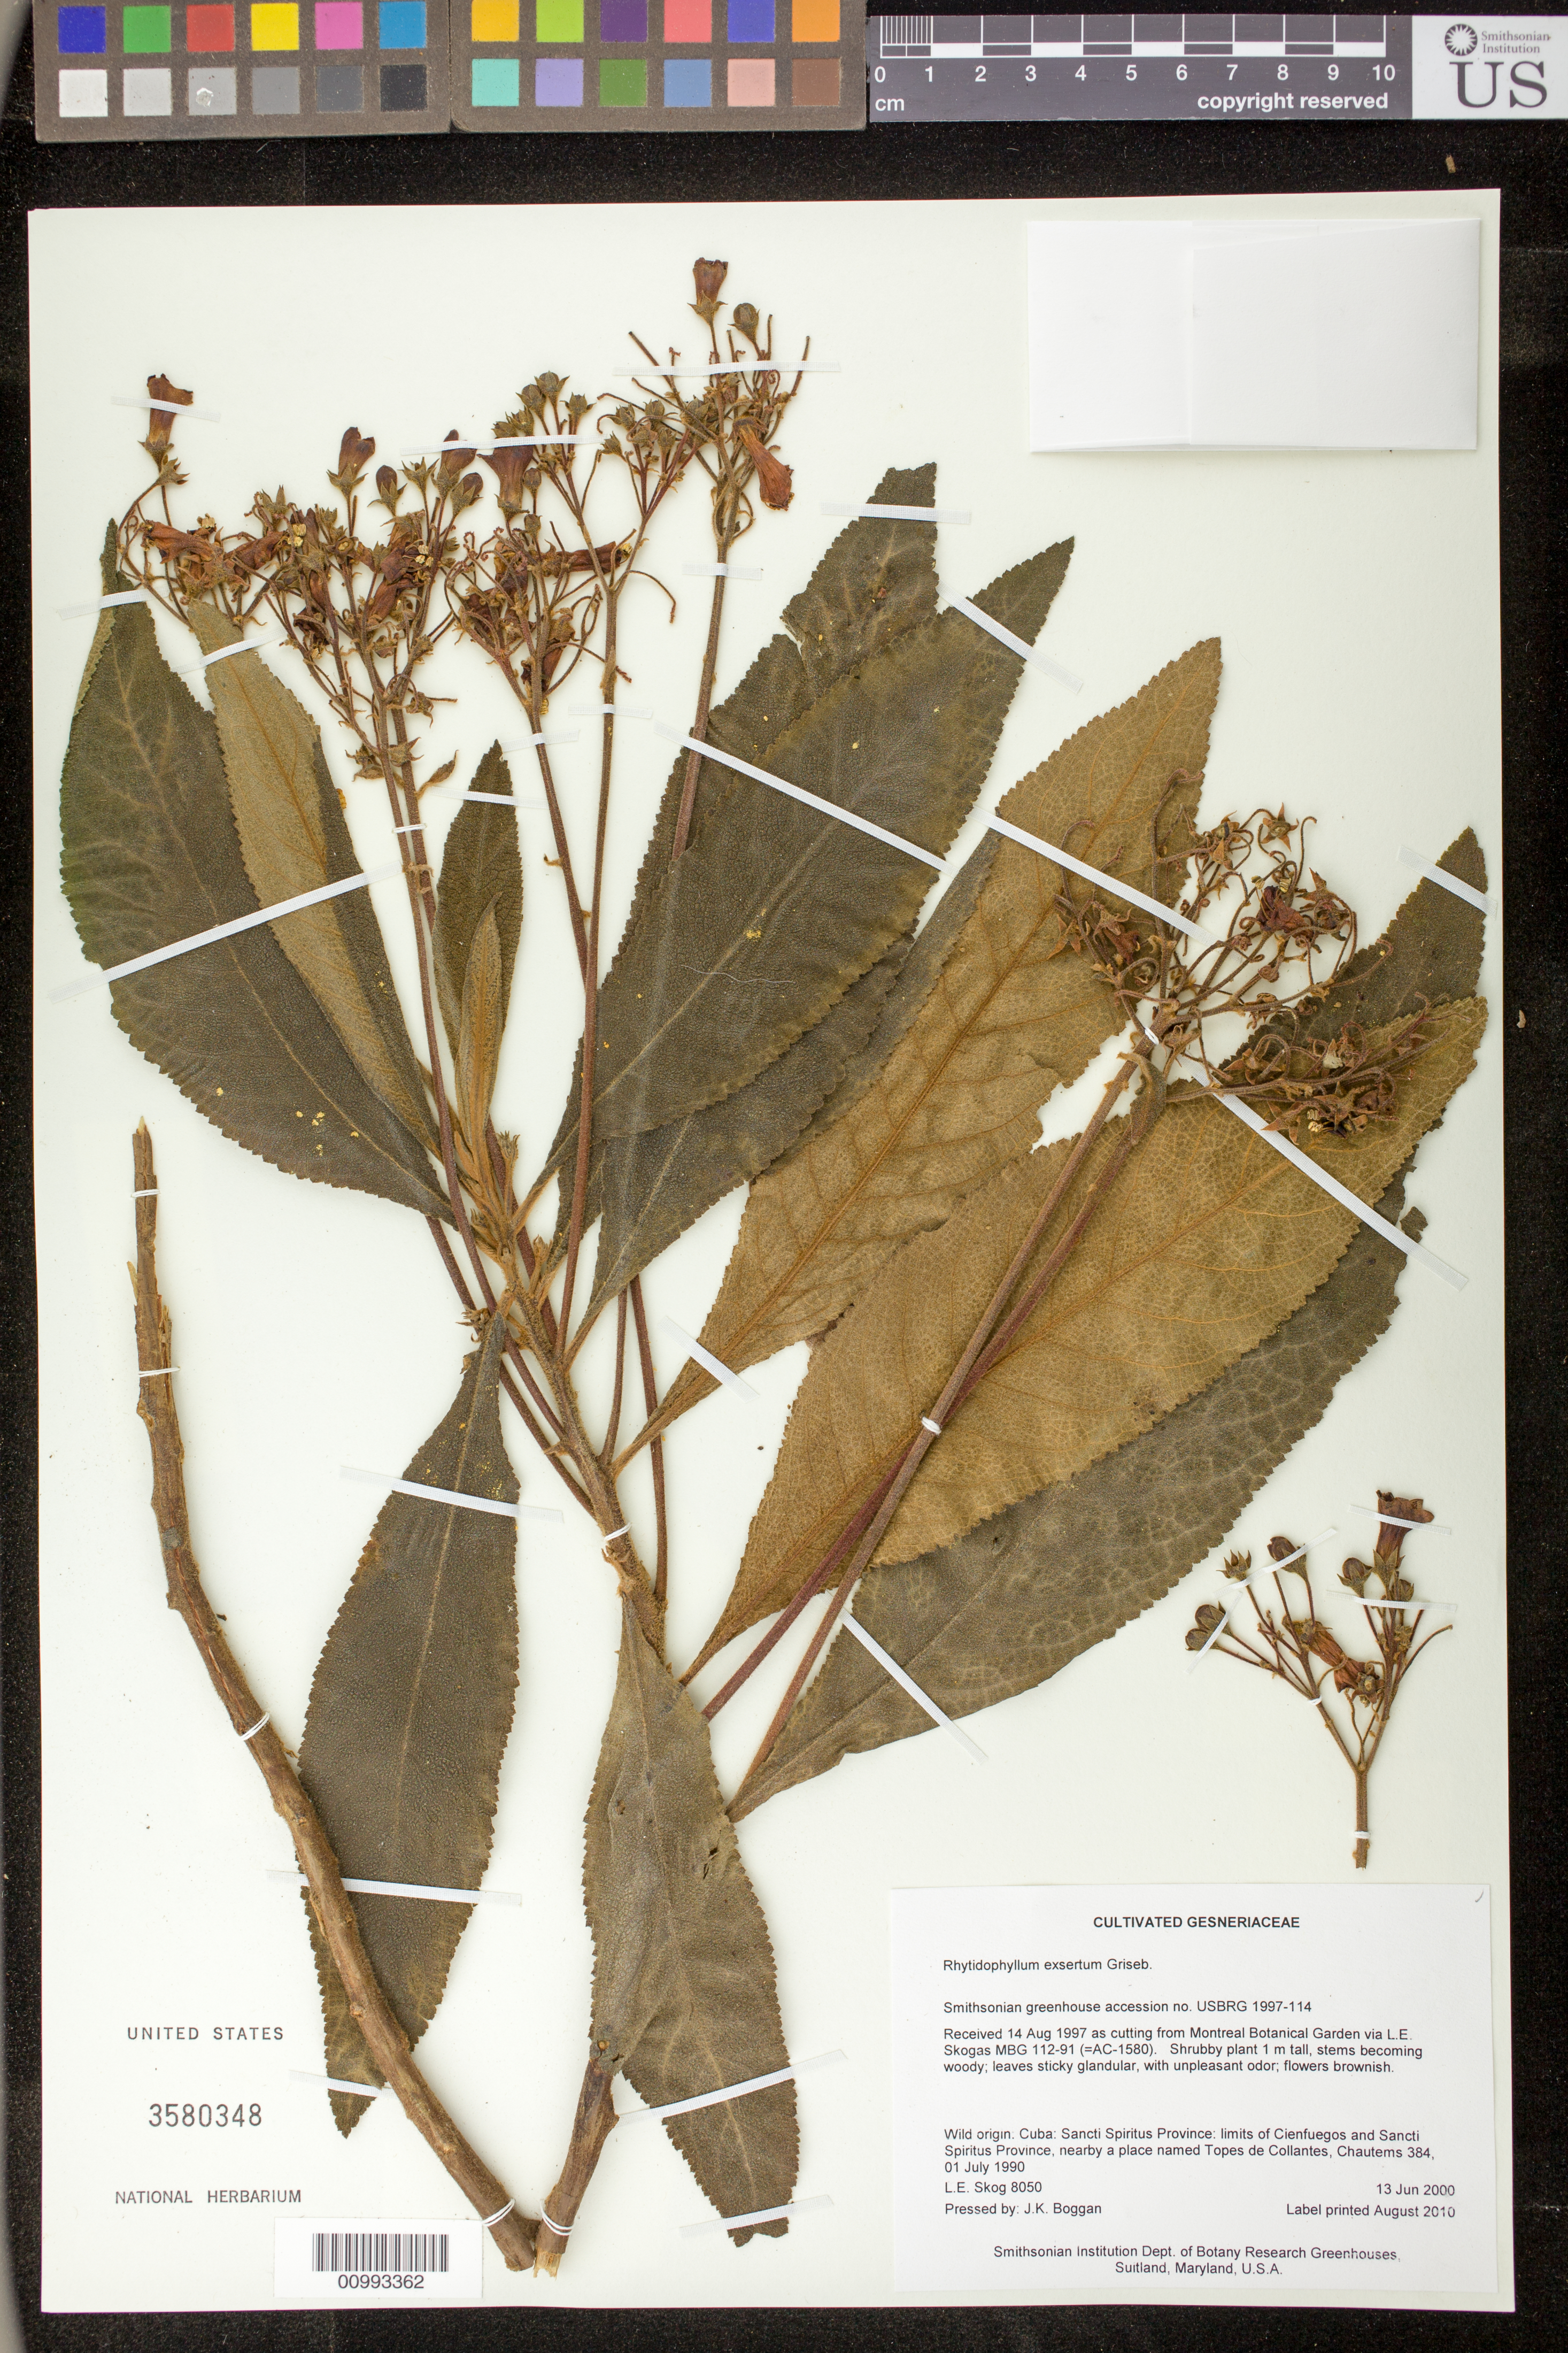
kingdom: Plantae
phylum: Tracheophyta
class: Magnoliopsida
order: Lamiales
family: Gesneriaceae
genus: Rhytidophyllum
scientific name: Rhytidophyllum exsertum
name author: Griseb.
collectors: L. E. Skog & J. K. Boggan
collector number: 8050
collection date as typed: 13 Jun 2000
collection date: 2000-06-13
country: Cuba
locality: Smithsonian Institution Dept. of Botany Research Greenhouses, Suitland, Maryland, U.S.A.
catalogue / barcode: US 3580348